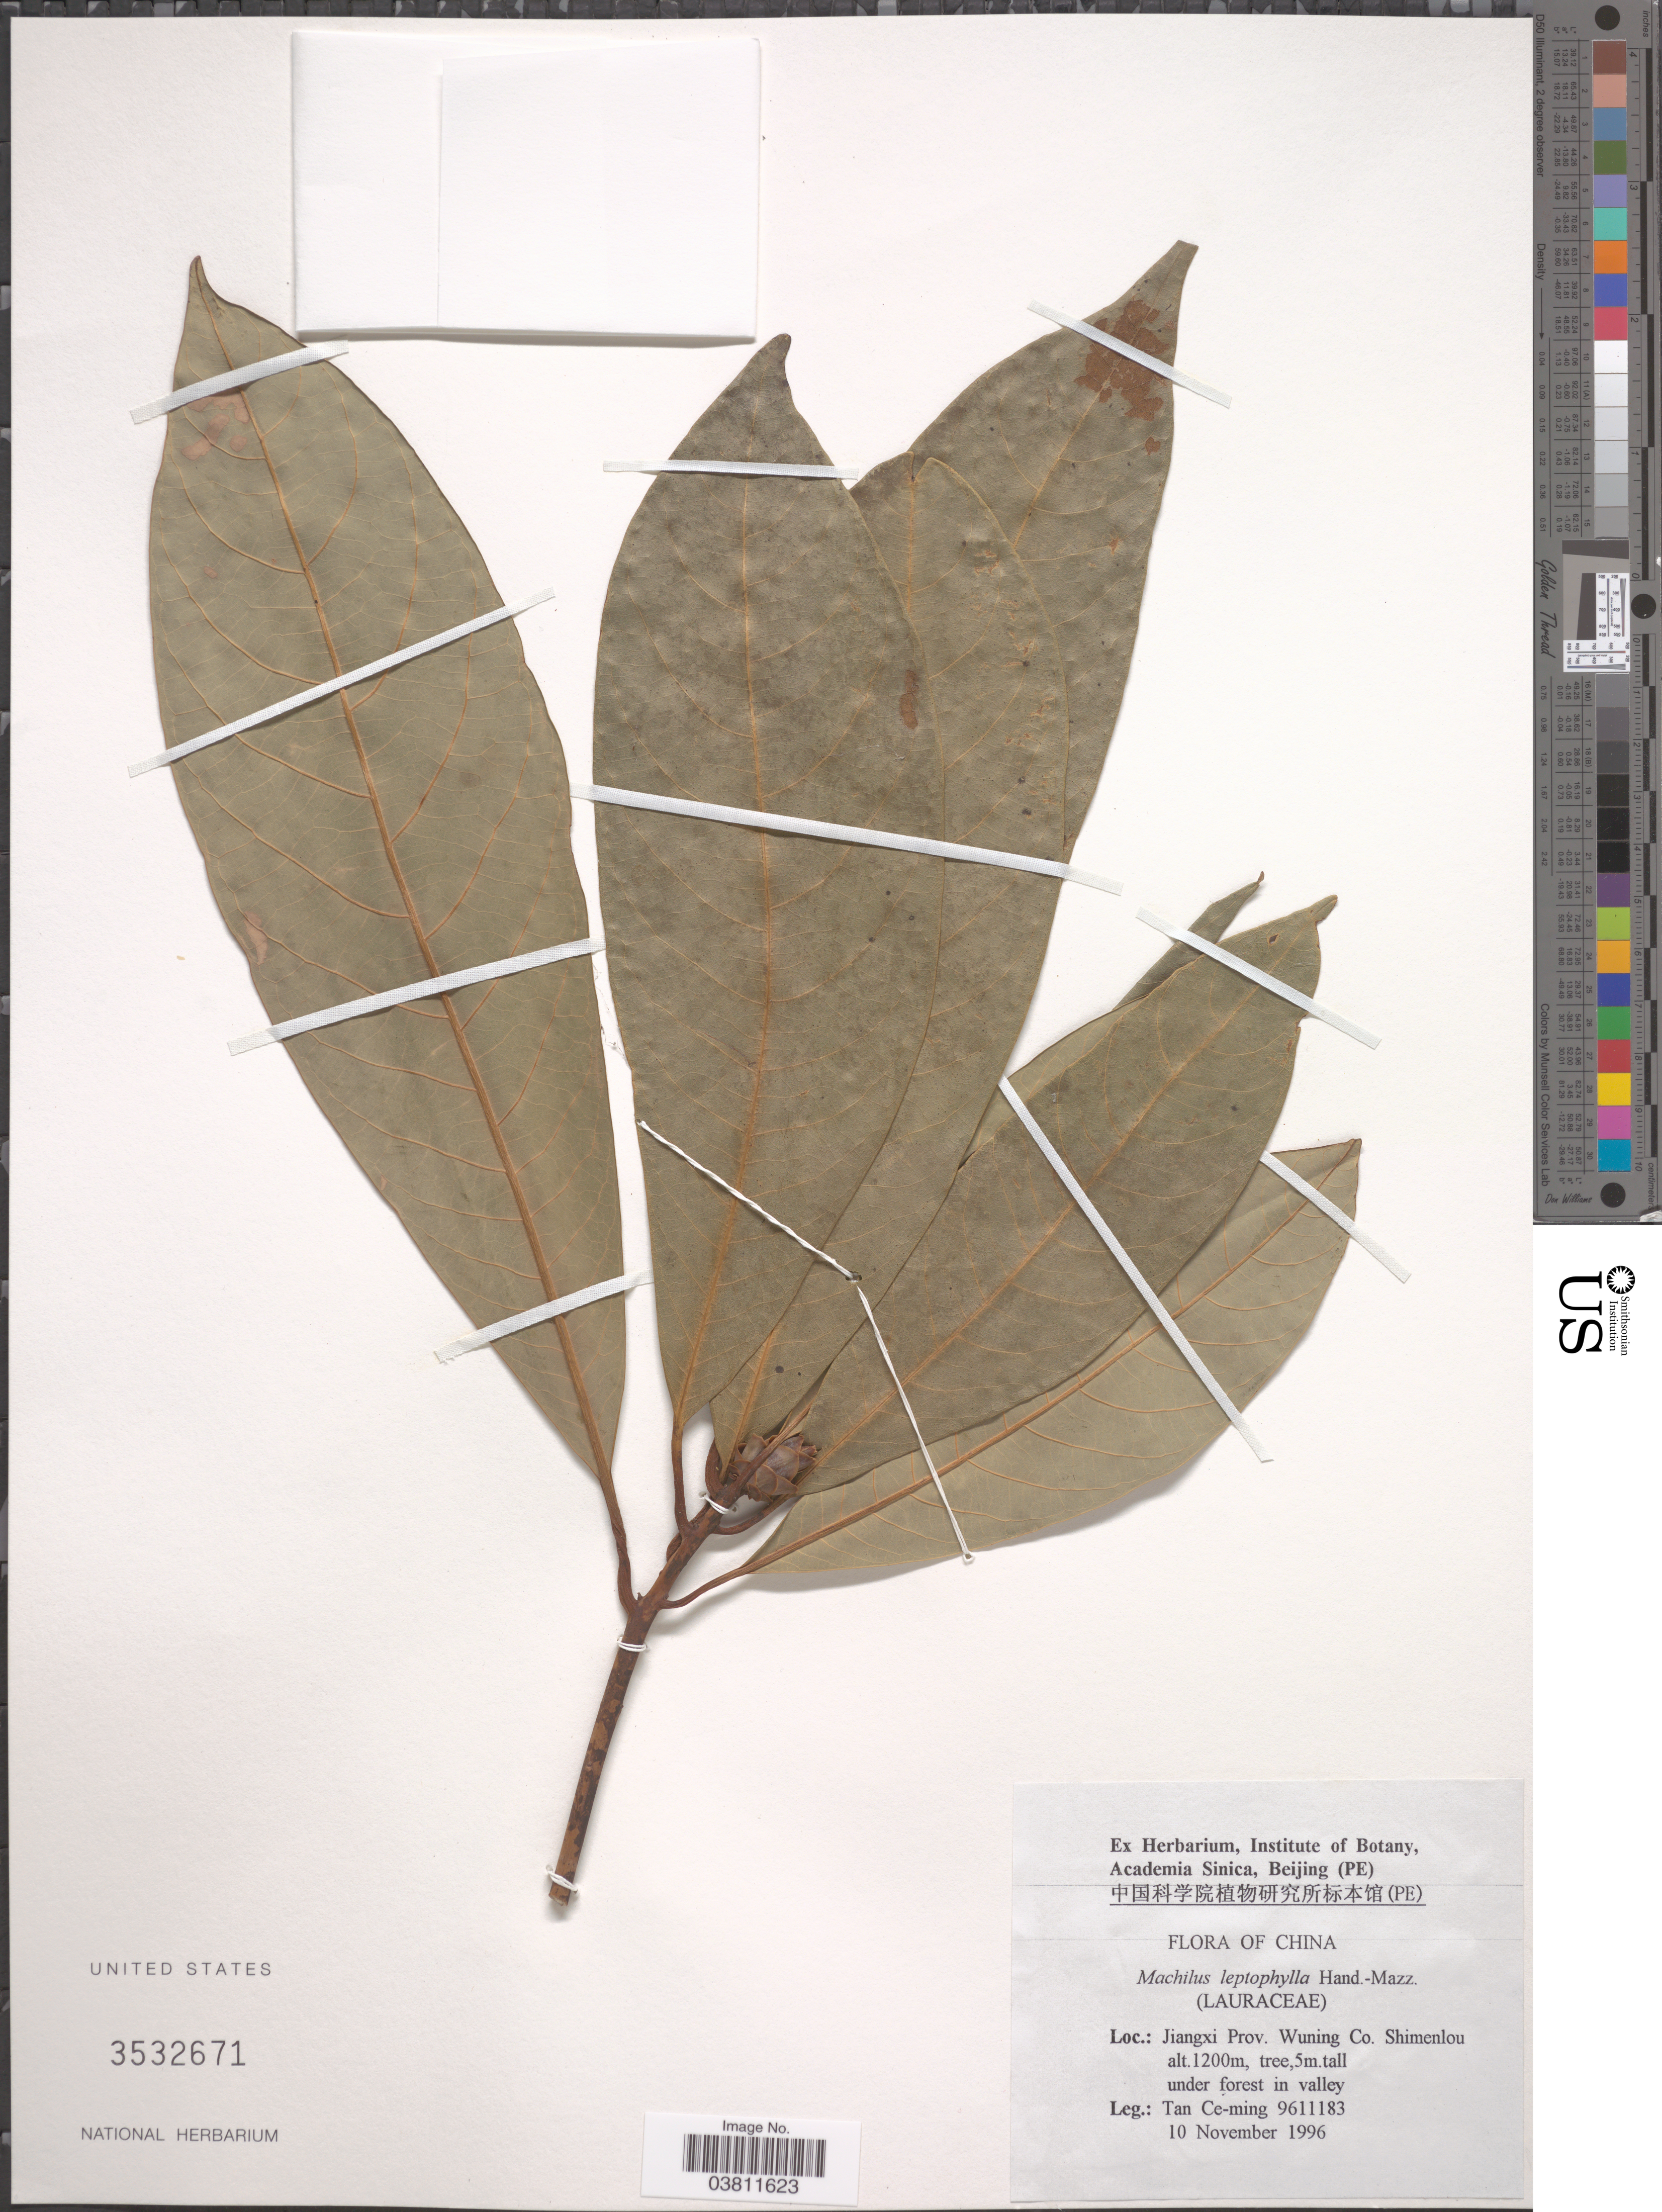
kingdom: Plantae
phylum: Tracheophyta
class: Magnoliopsida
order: Laurales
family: Lauraceae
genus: Machilus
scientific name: Machilus leptophylla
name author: Hand.-Mazz.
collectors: T. Ce-ming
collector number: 9611183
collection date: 1996-11-10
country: China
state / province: Jiangxi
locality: Wuning Co. Shimenlou.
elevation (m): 1200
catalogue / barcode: US 3532671